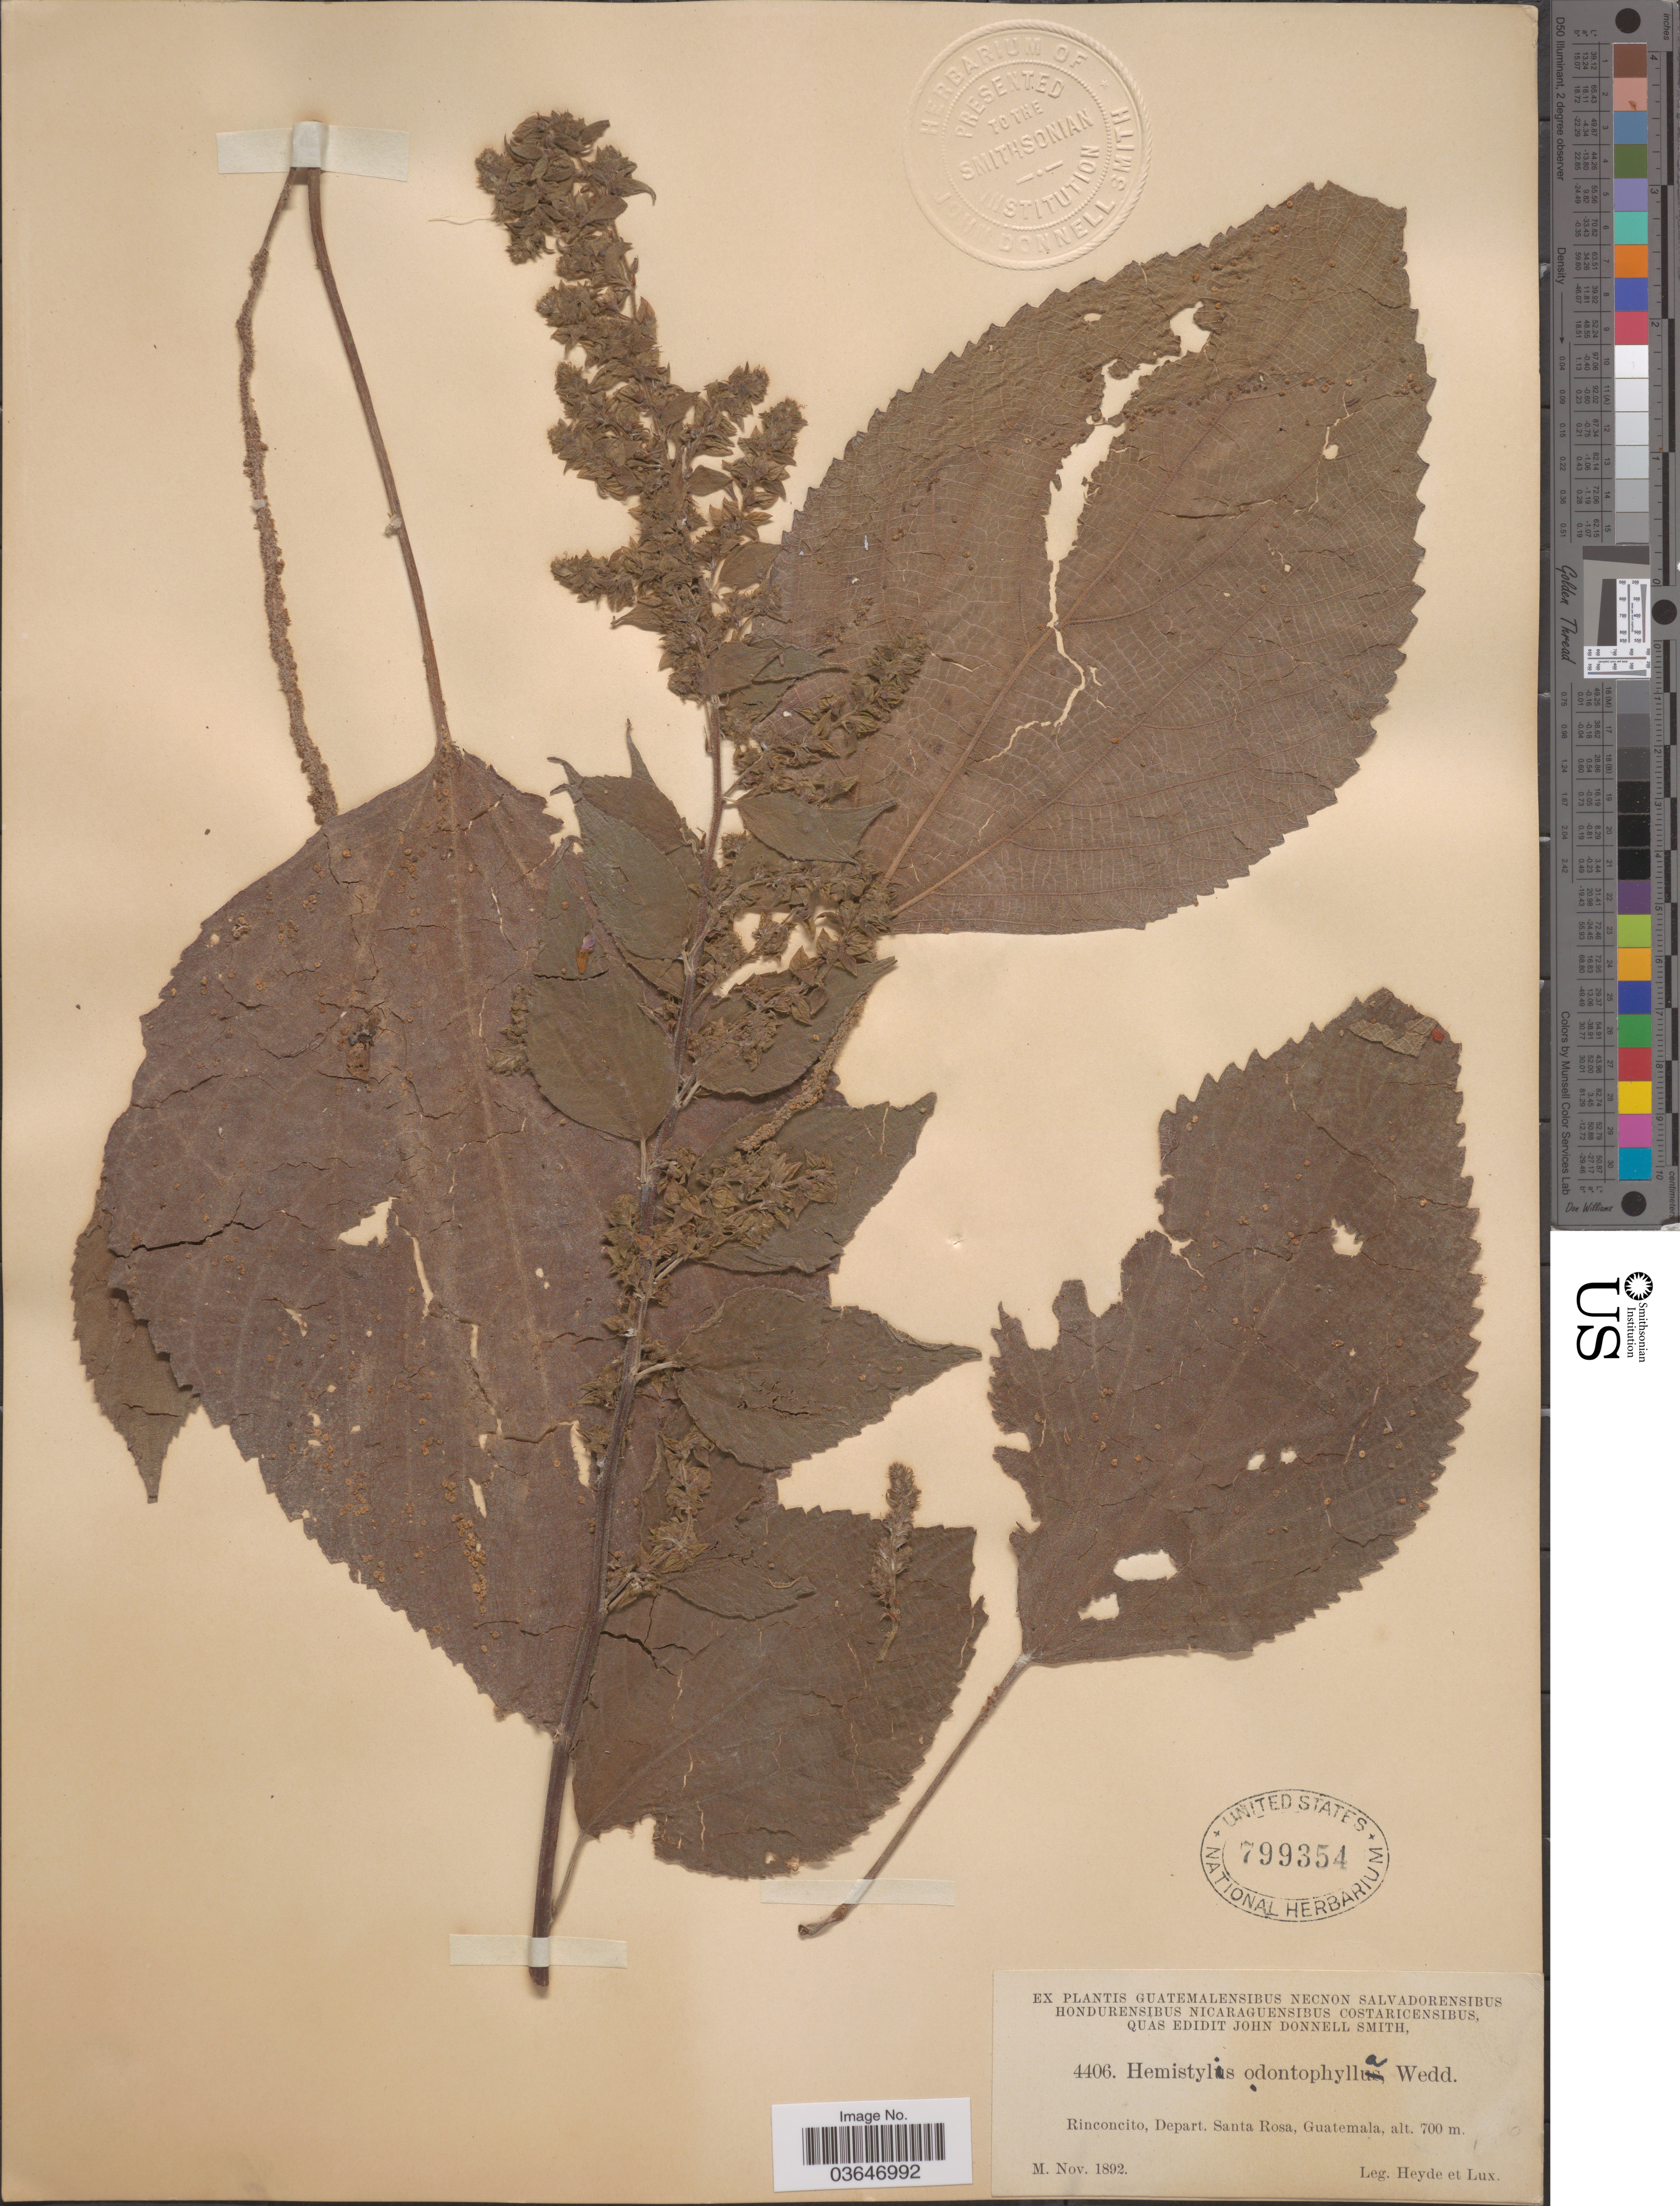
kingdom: Plantae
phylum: Tracheophyta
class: Magnoliopsida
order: Rosales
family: Urticaceae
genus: Hemistylus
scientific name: Hemistylus odontophylla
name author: Wedd. in DC.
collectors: Heyde & Lux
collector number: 4406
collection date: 1892-11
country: Guatemala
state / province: Santa Rosa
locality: Rinconcito, Depart. Santa Rosa.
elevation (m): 700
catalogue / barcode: US 799354